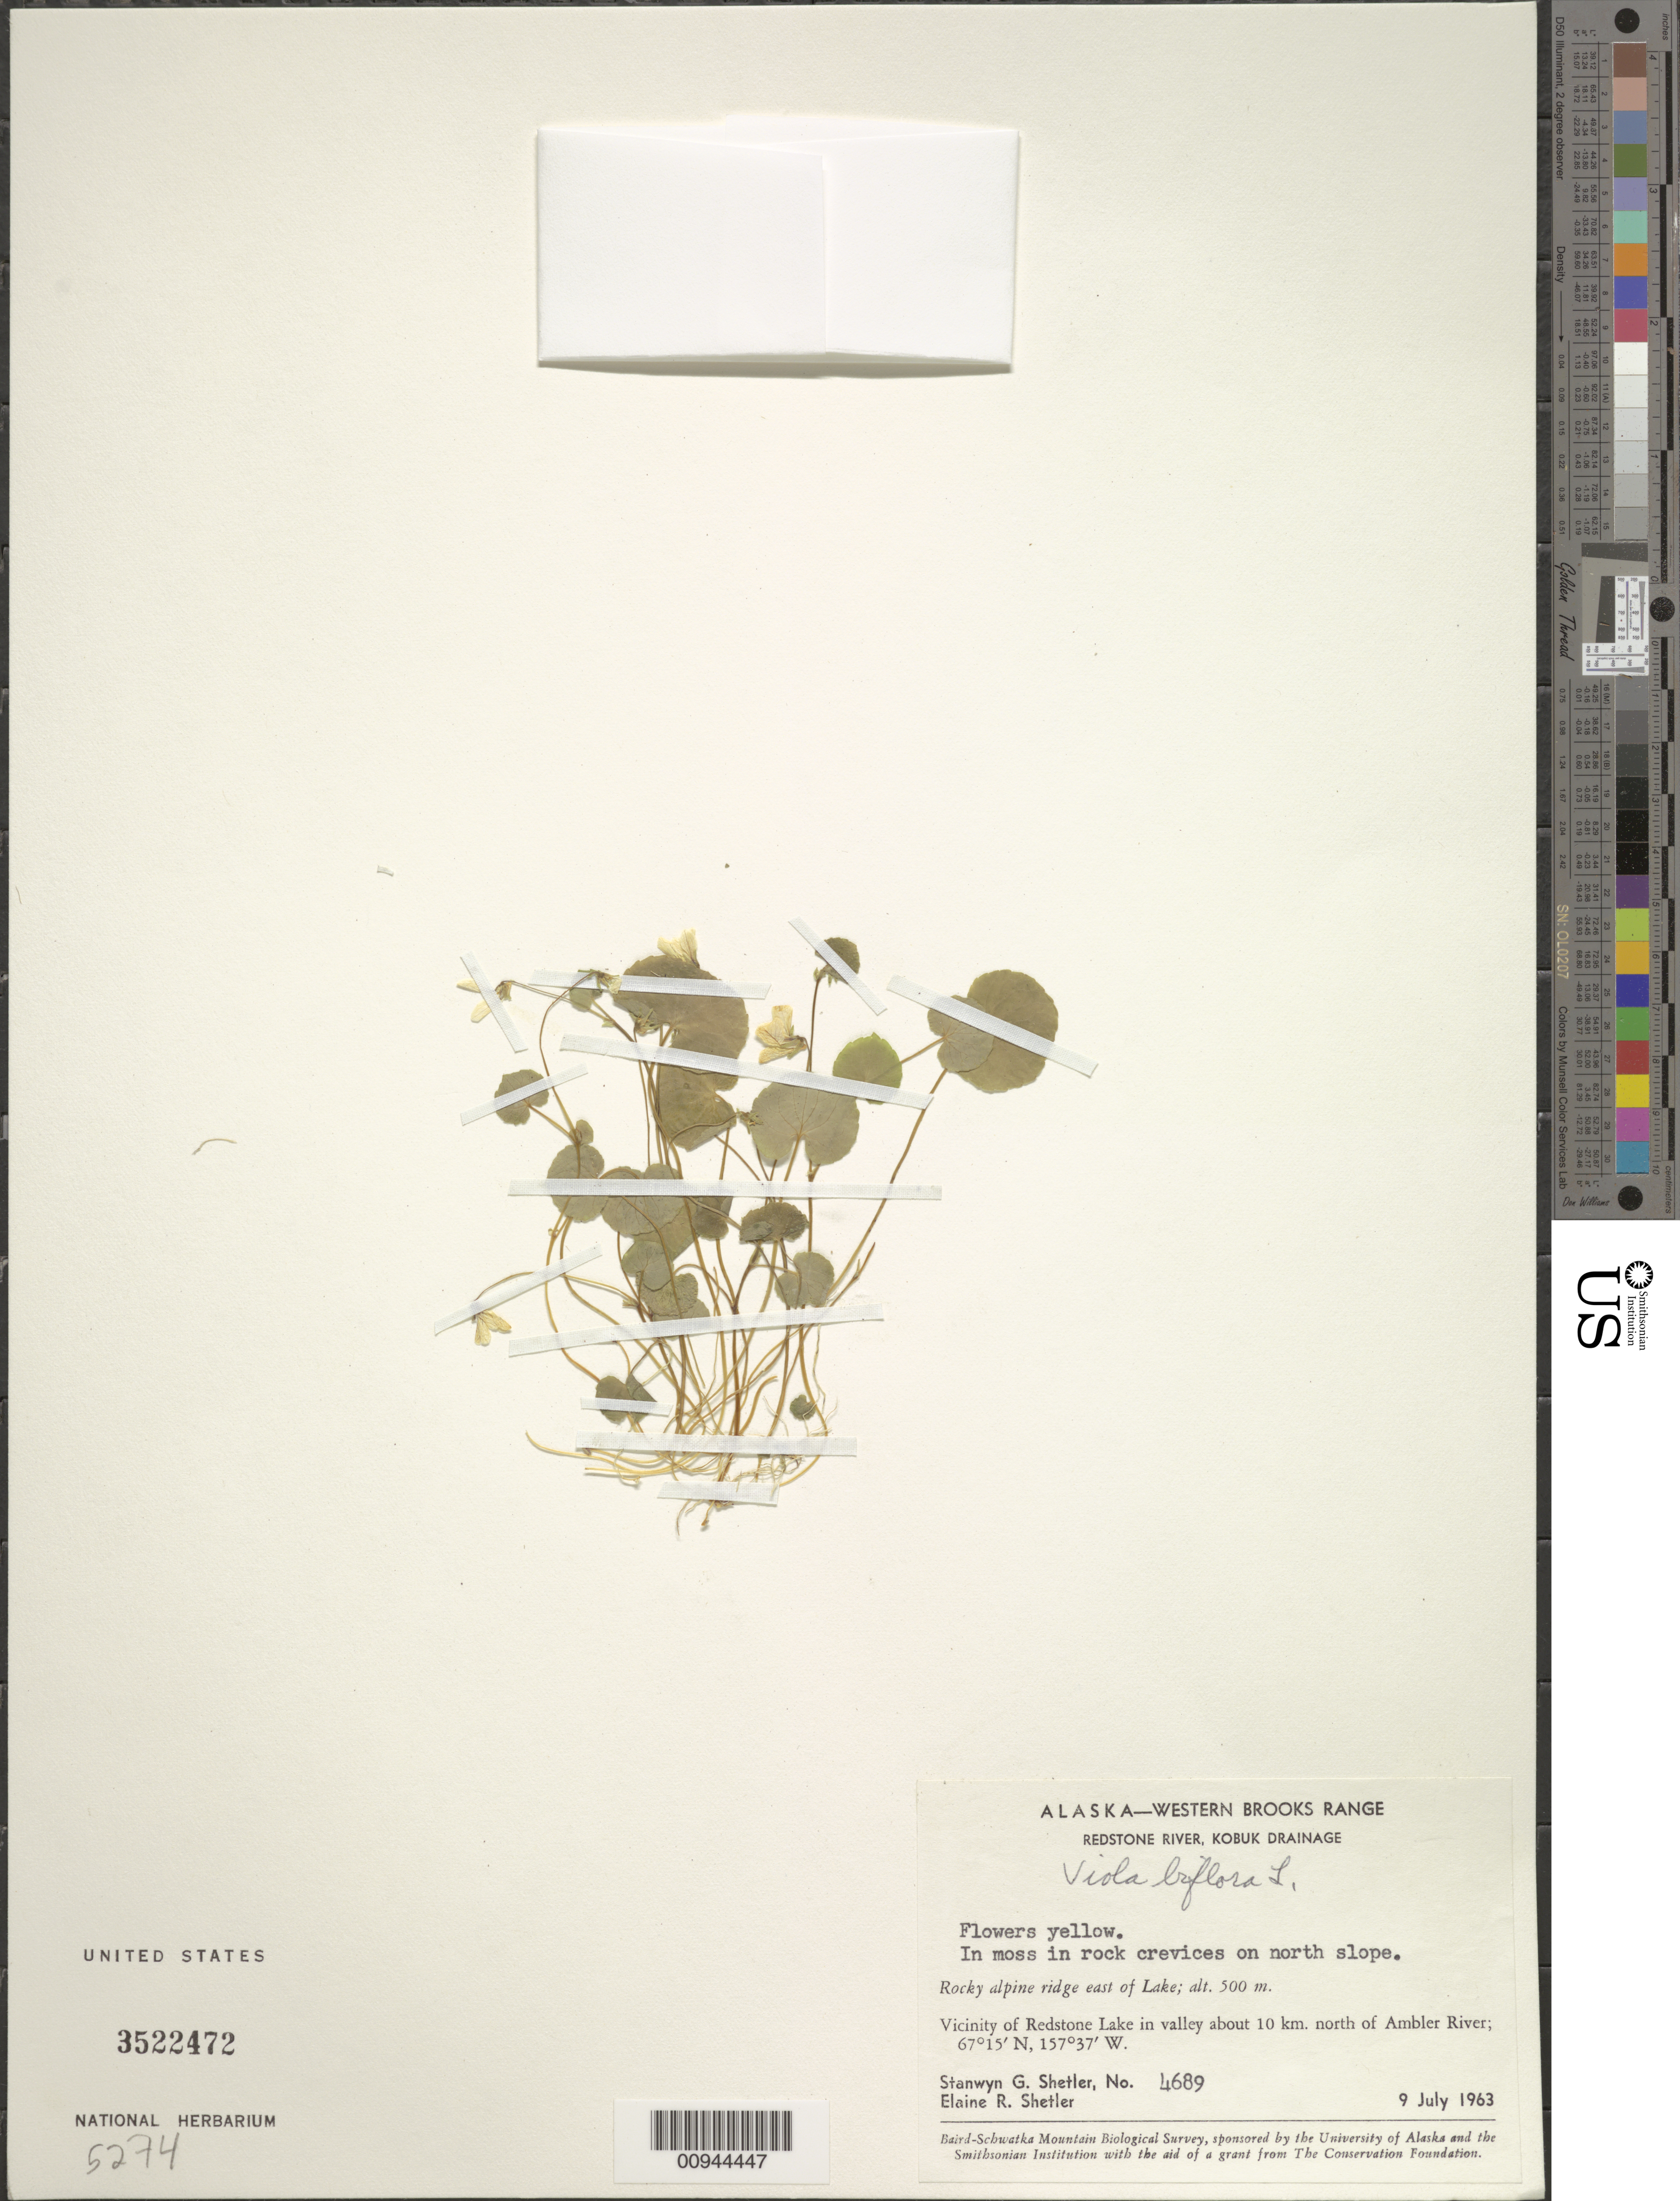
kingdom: Plantae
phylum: Tracheophyta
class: Magnoliopsida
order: Malpighiales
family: Violaceae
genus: Viola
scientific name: Viola biflora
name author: L.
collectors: S. Shetler & E. R. Shetler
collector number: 4689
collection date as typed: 09 Jul 1963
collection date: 1963-07-09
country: United States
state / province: Alaska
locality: Vicinity of Redstone Lake in valley about 10 km. north of Ambler River. Western Brooks Range, Redstone River, Kobuk Drainage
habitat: In moss in rock crevices on north slope. Rocky alpine ridge east of Lake.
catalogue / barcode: US 3522472